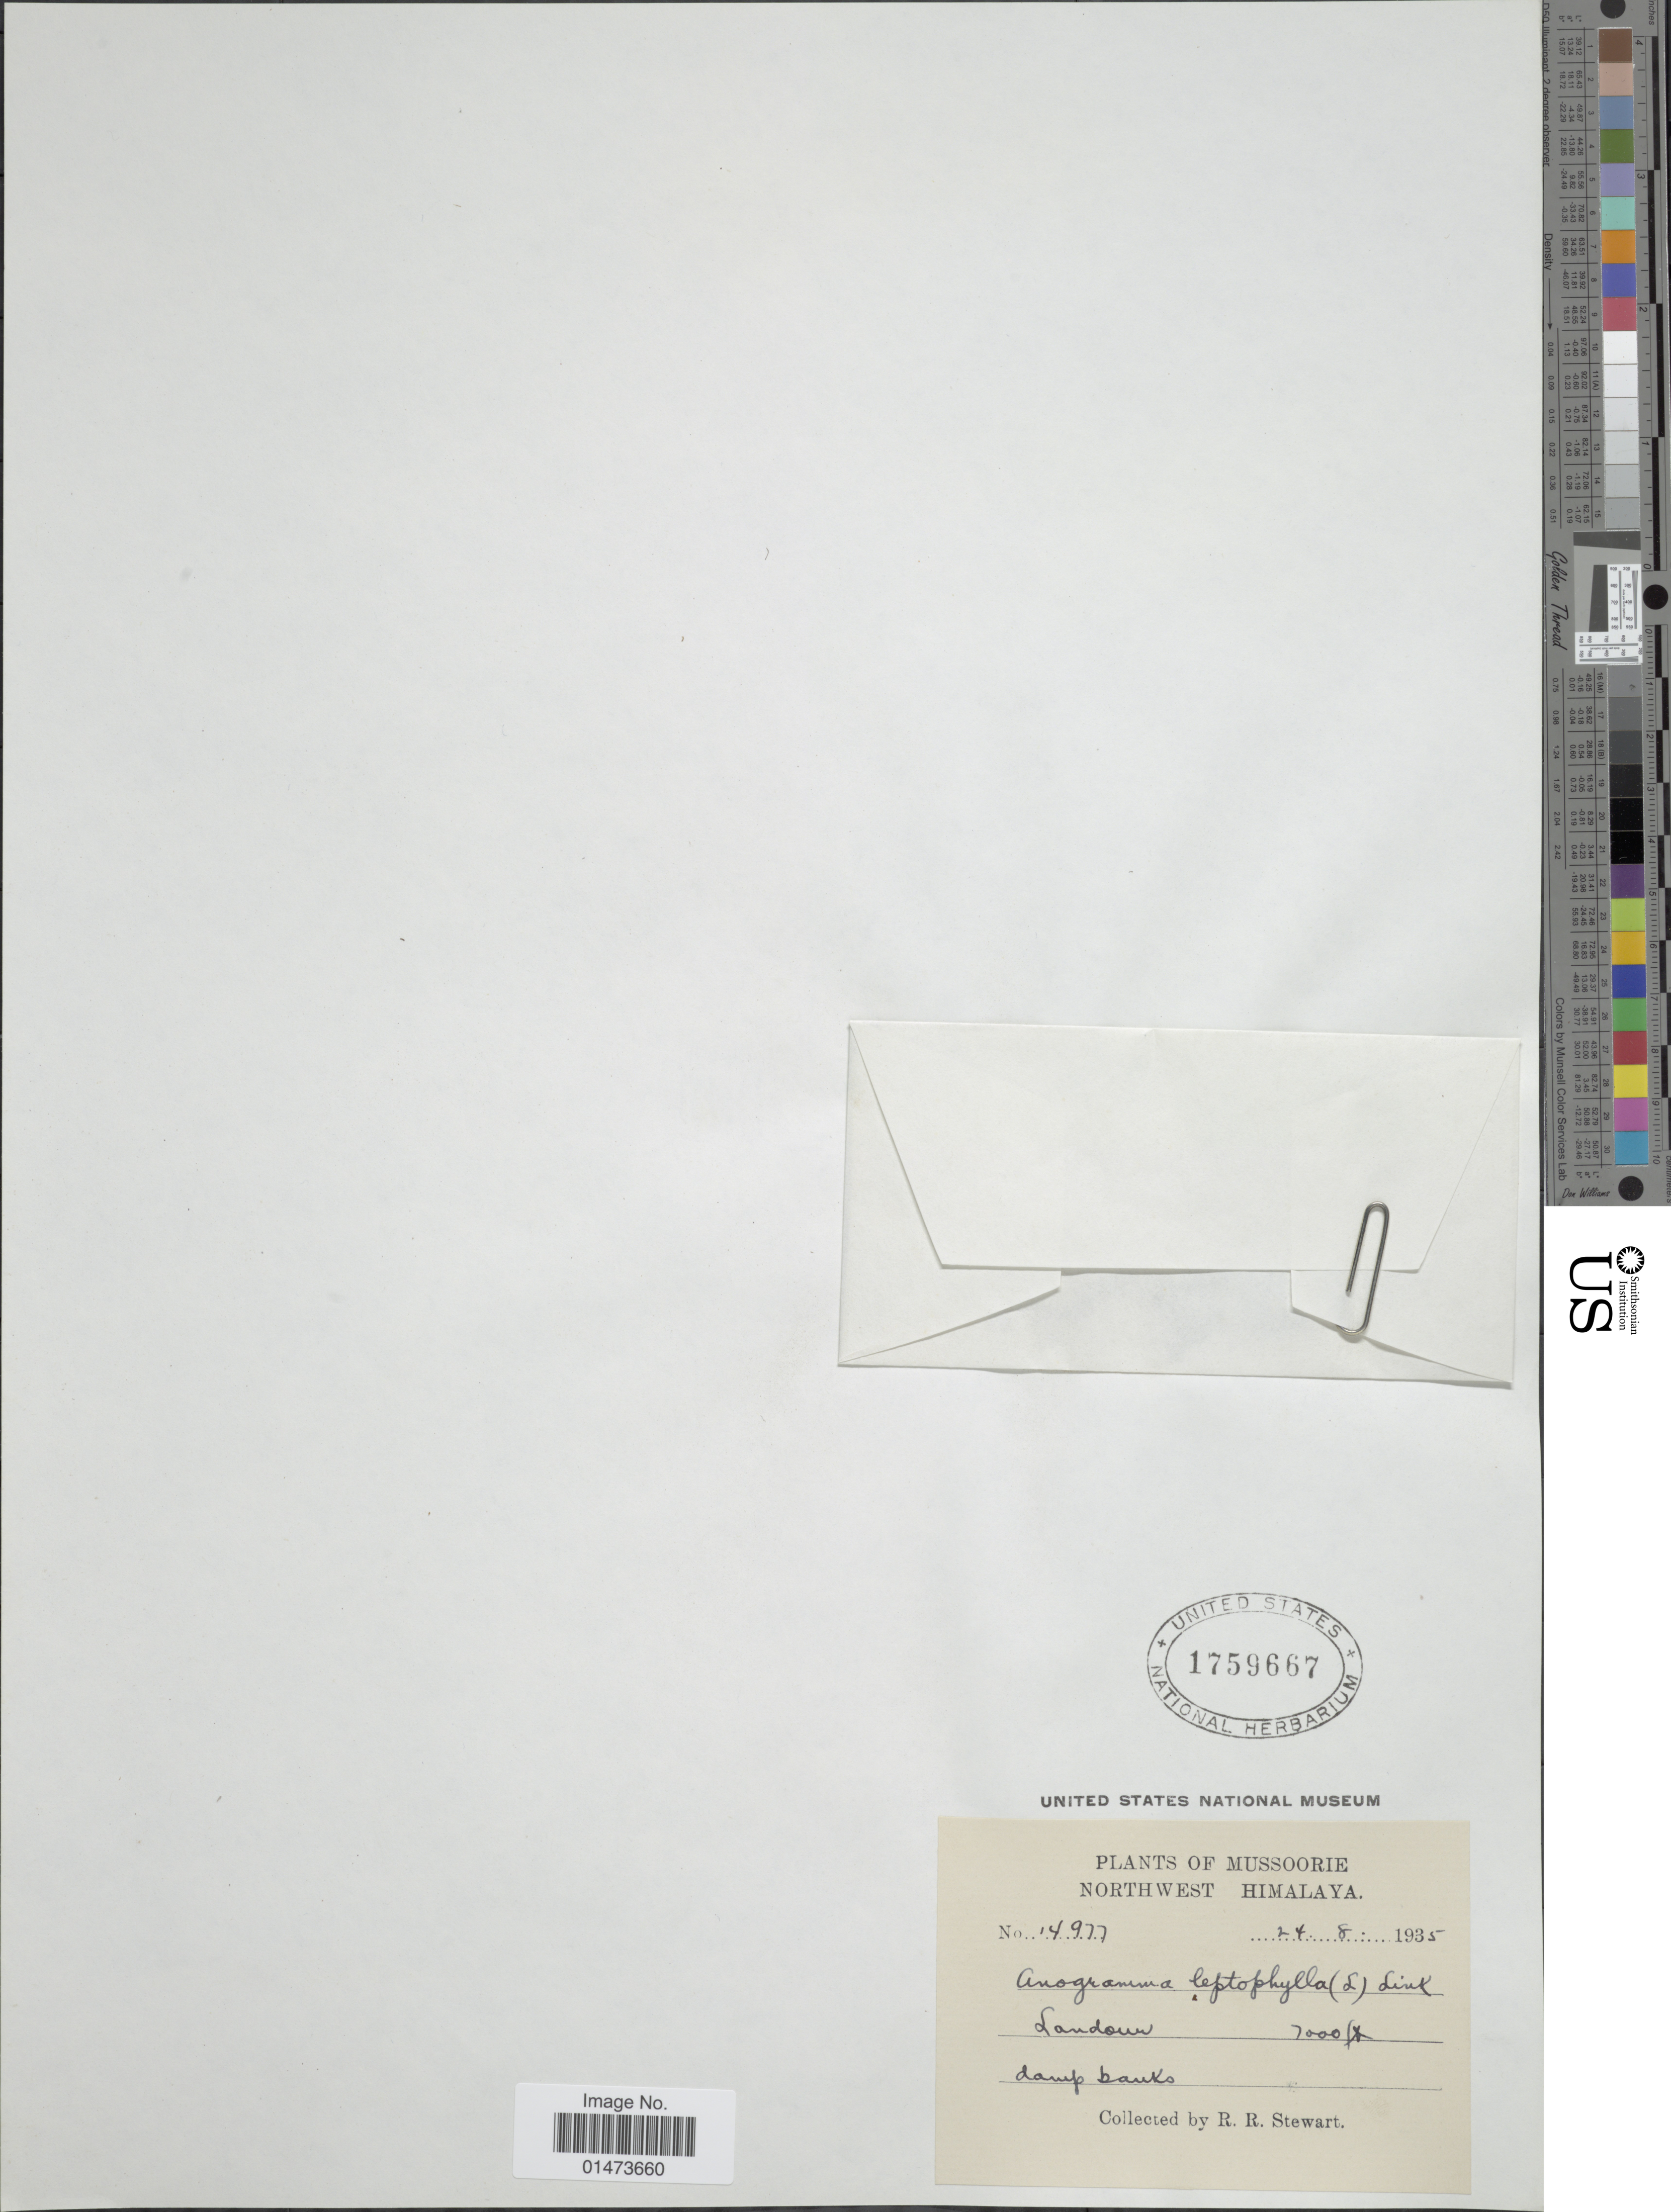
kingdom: Plantae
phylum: Tracheophyta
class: Polypodiopsida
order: Polypodiales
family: Pteridaceae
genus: Anogramma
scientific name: Anogramma leptophylla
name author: (L.) Link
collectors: R. R. Stewart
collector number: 14977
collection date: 1935-08-24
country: India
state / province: Uttarakhand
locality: Mussoorie, Northwest Himalaya, Landour, damp banks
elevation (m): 2134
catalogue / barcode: US 1759667